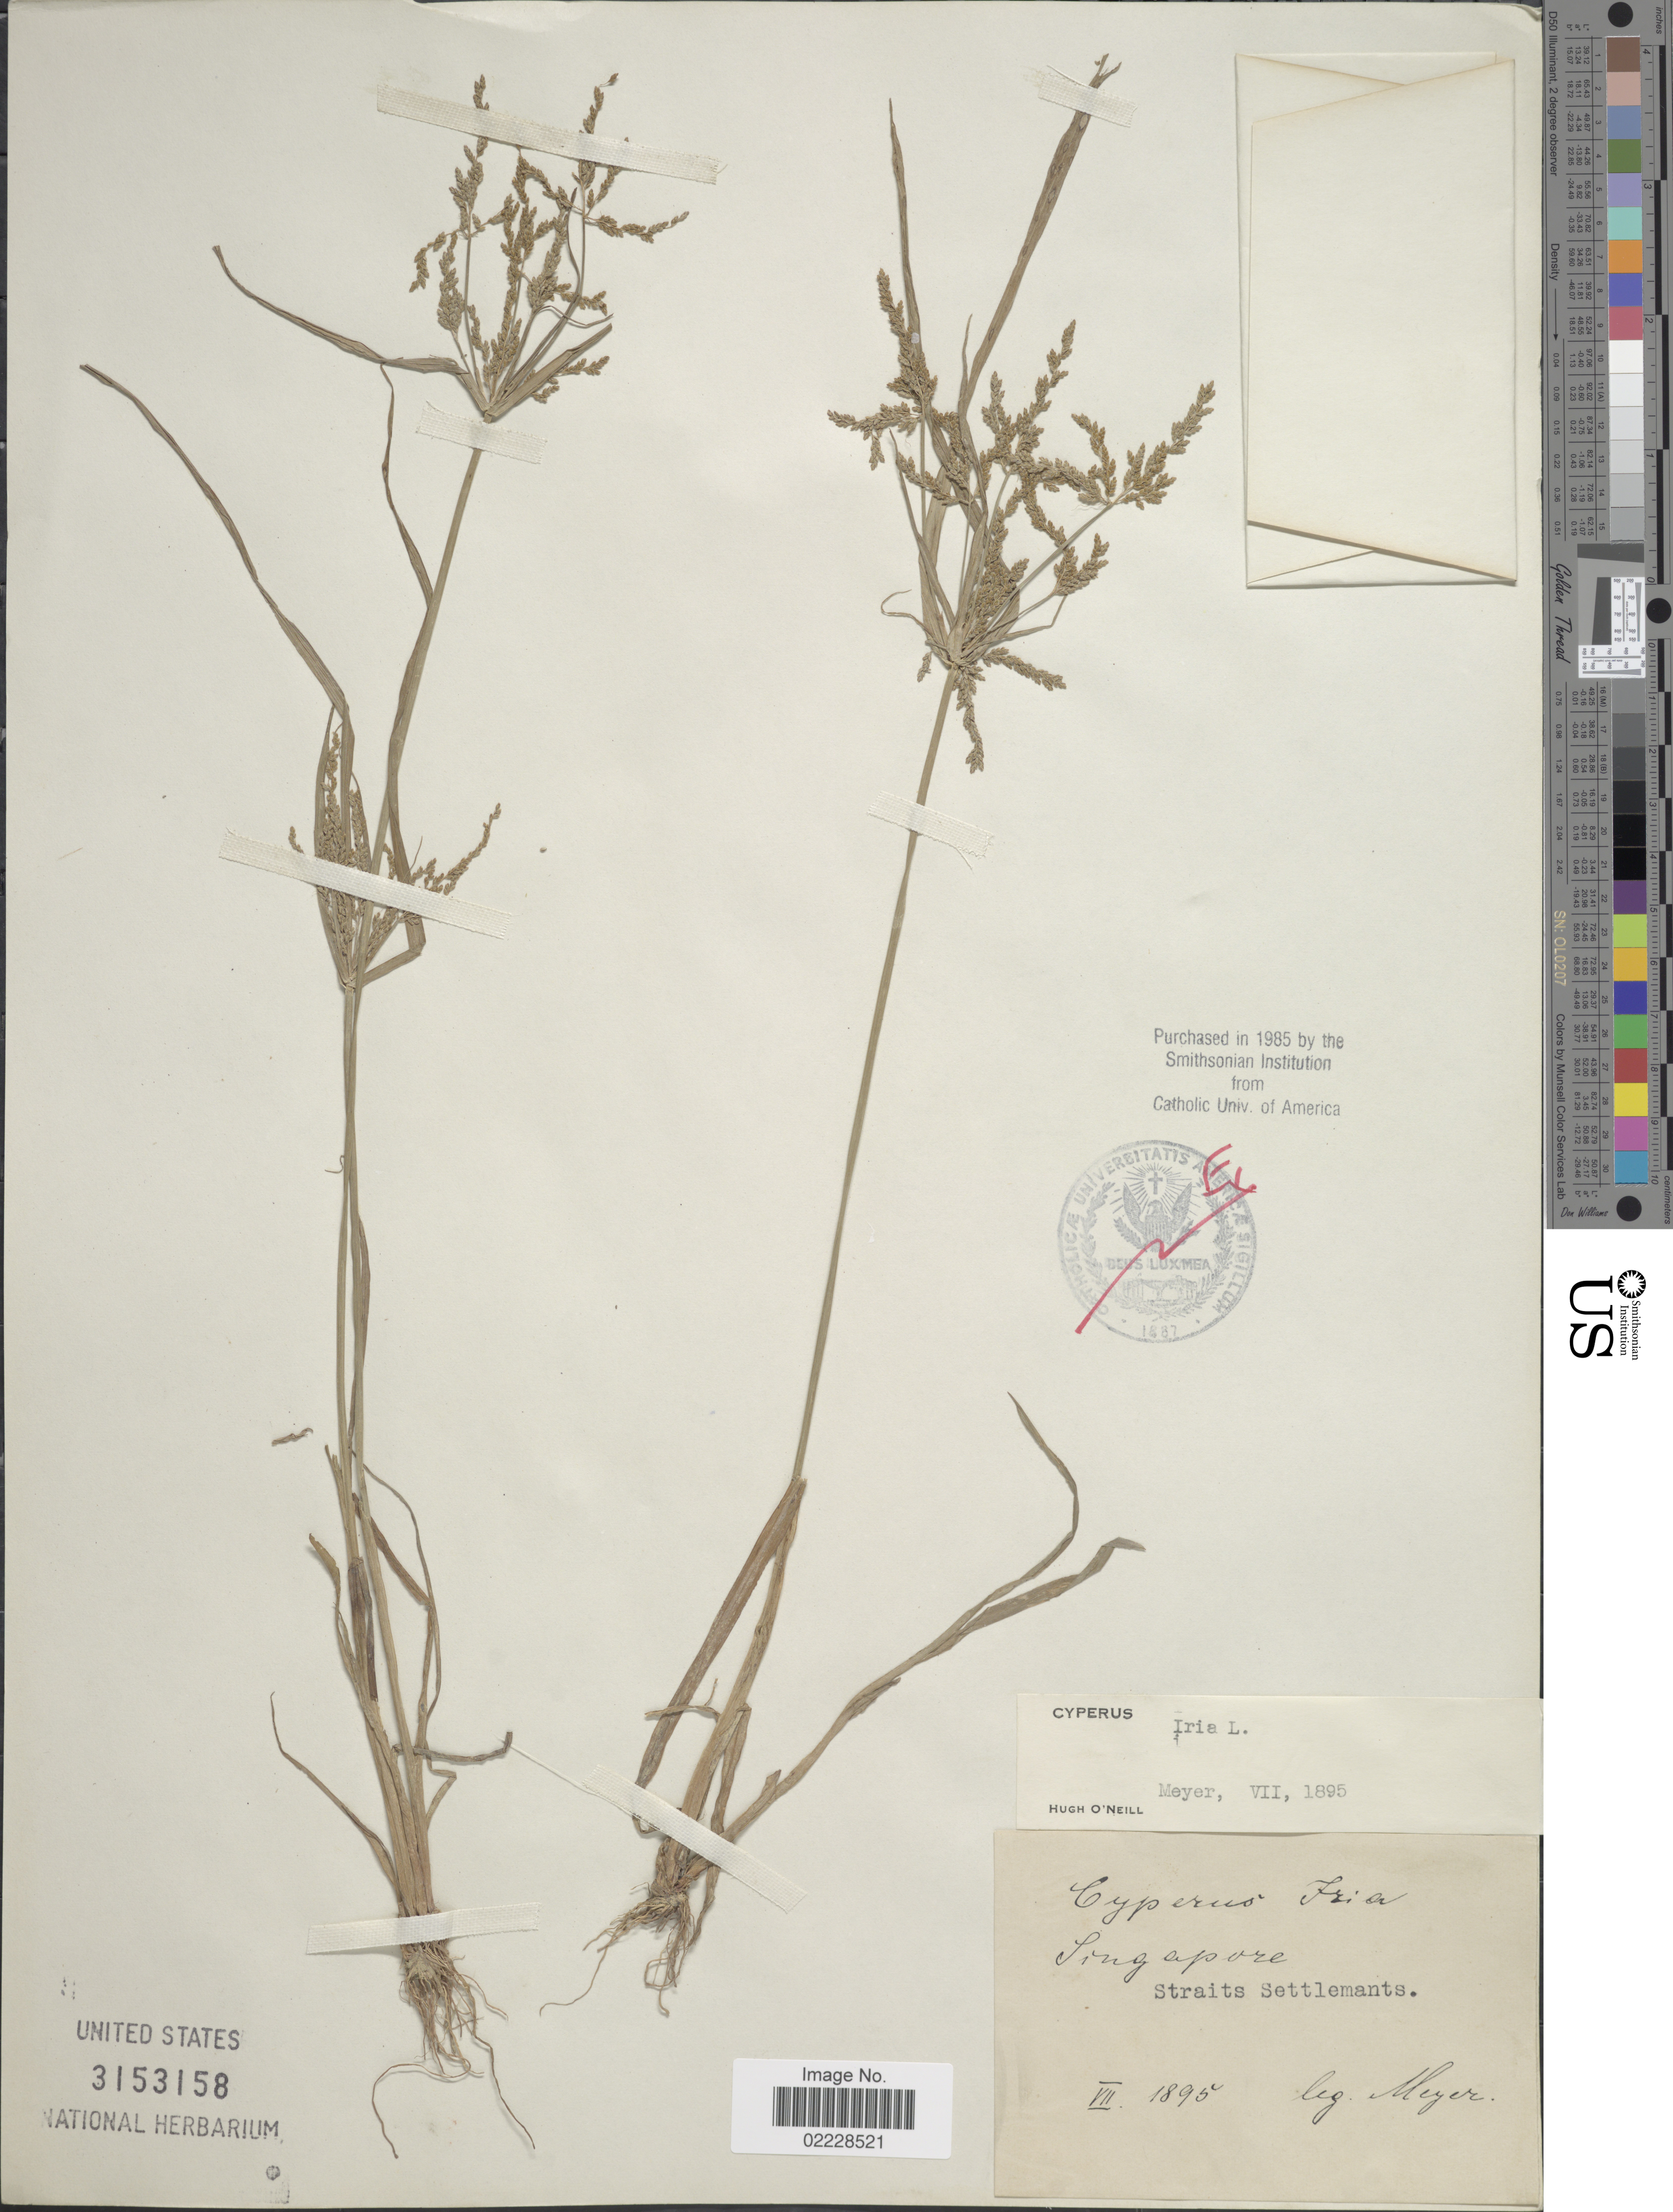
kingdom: Plantae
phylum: Tracheophyta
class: Liliopsida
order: Poales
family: Cyperaceae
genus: Cyperus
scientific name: Cyperus iria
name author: L.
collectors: -- Meyer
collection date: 1895-07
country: Singapore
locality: Singapore. Straits Settlemants.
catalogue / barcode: US 3153158